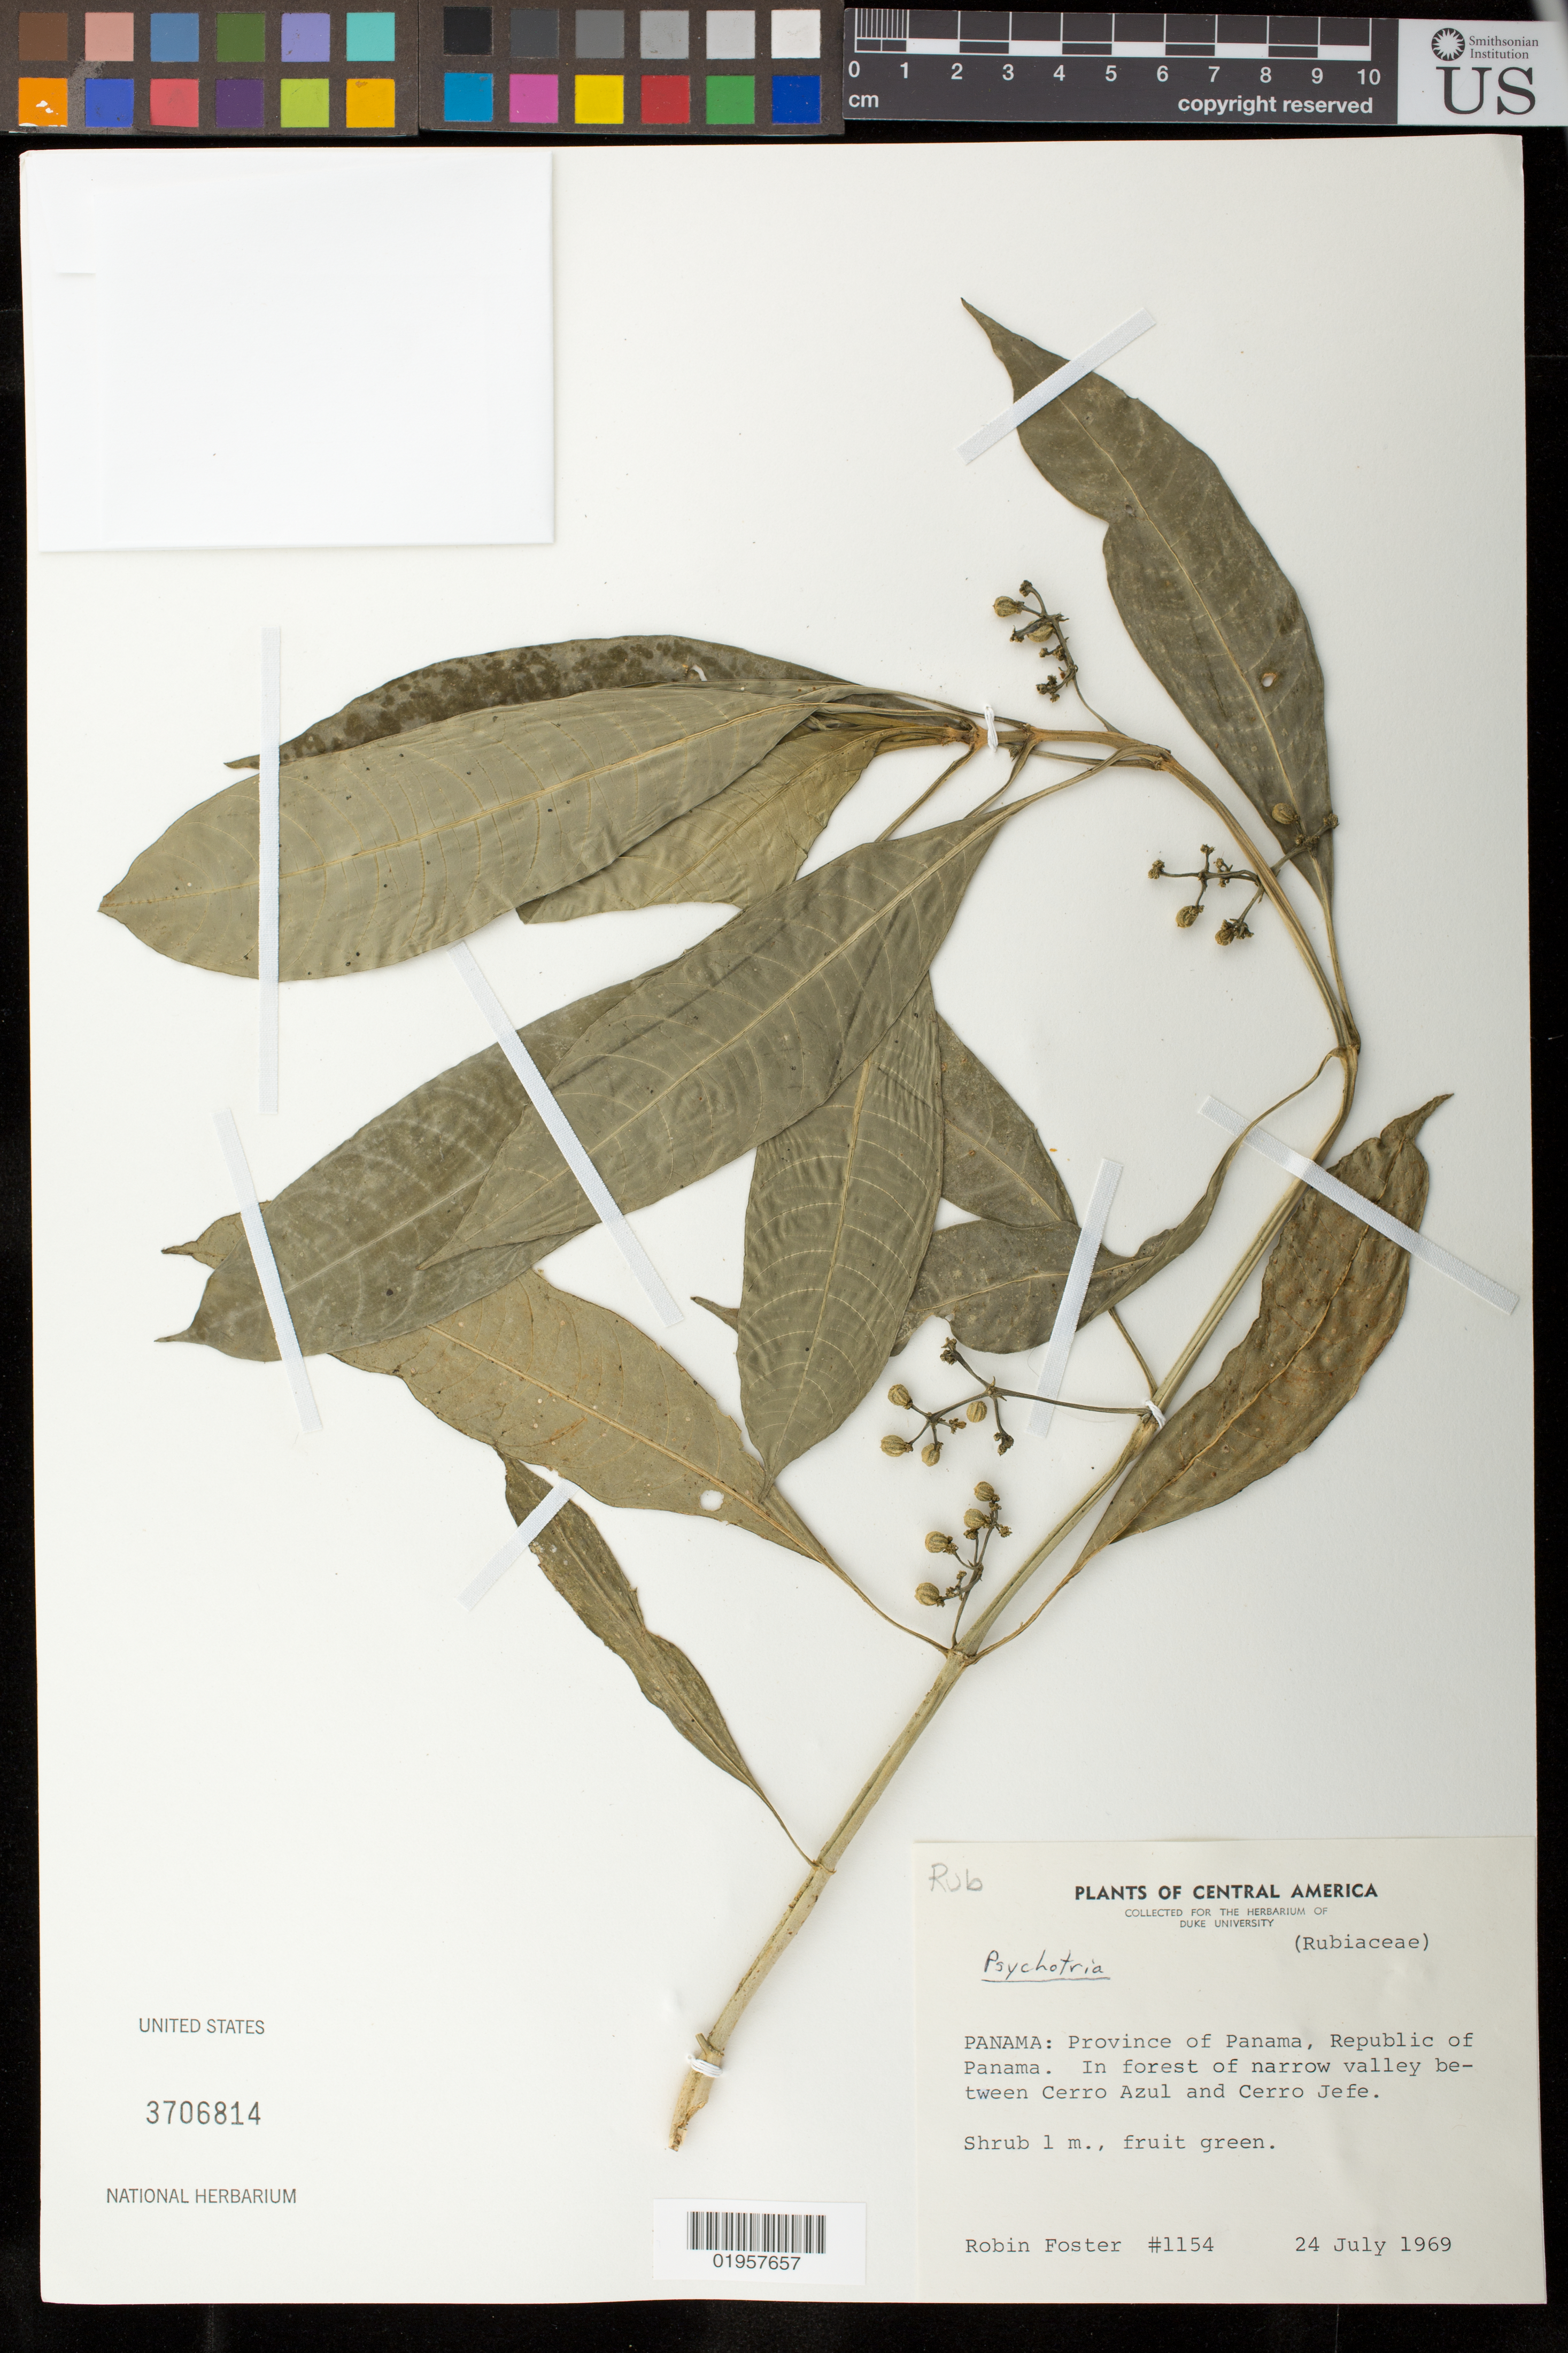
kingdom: Plantae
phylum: Tracheophyta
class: Magnoliopsida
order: Gentianales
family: Rubiaceae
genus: Psychotria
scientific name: Psychotria sp.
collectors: R. B. Foster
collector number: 1154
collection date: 1969-07-24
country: Panama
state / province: Panamá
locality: Between Cerro Azul and Cerro Jefe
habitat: In forest of narrow valley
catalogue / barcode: US 3706814